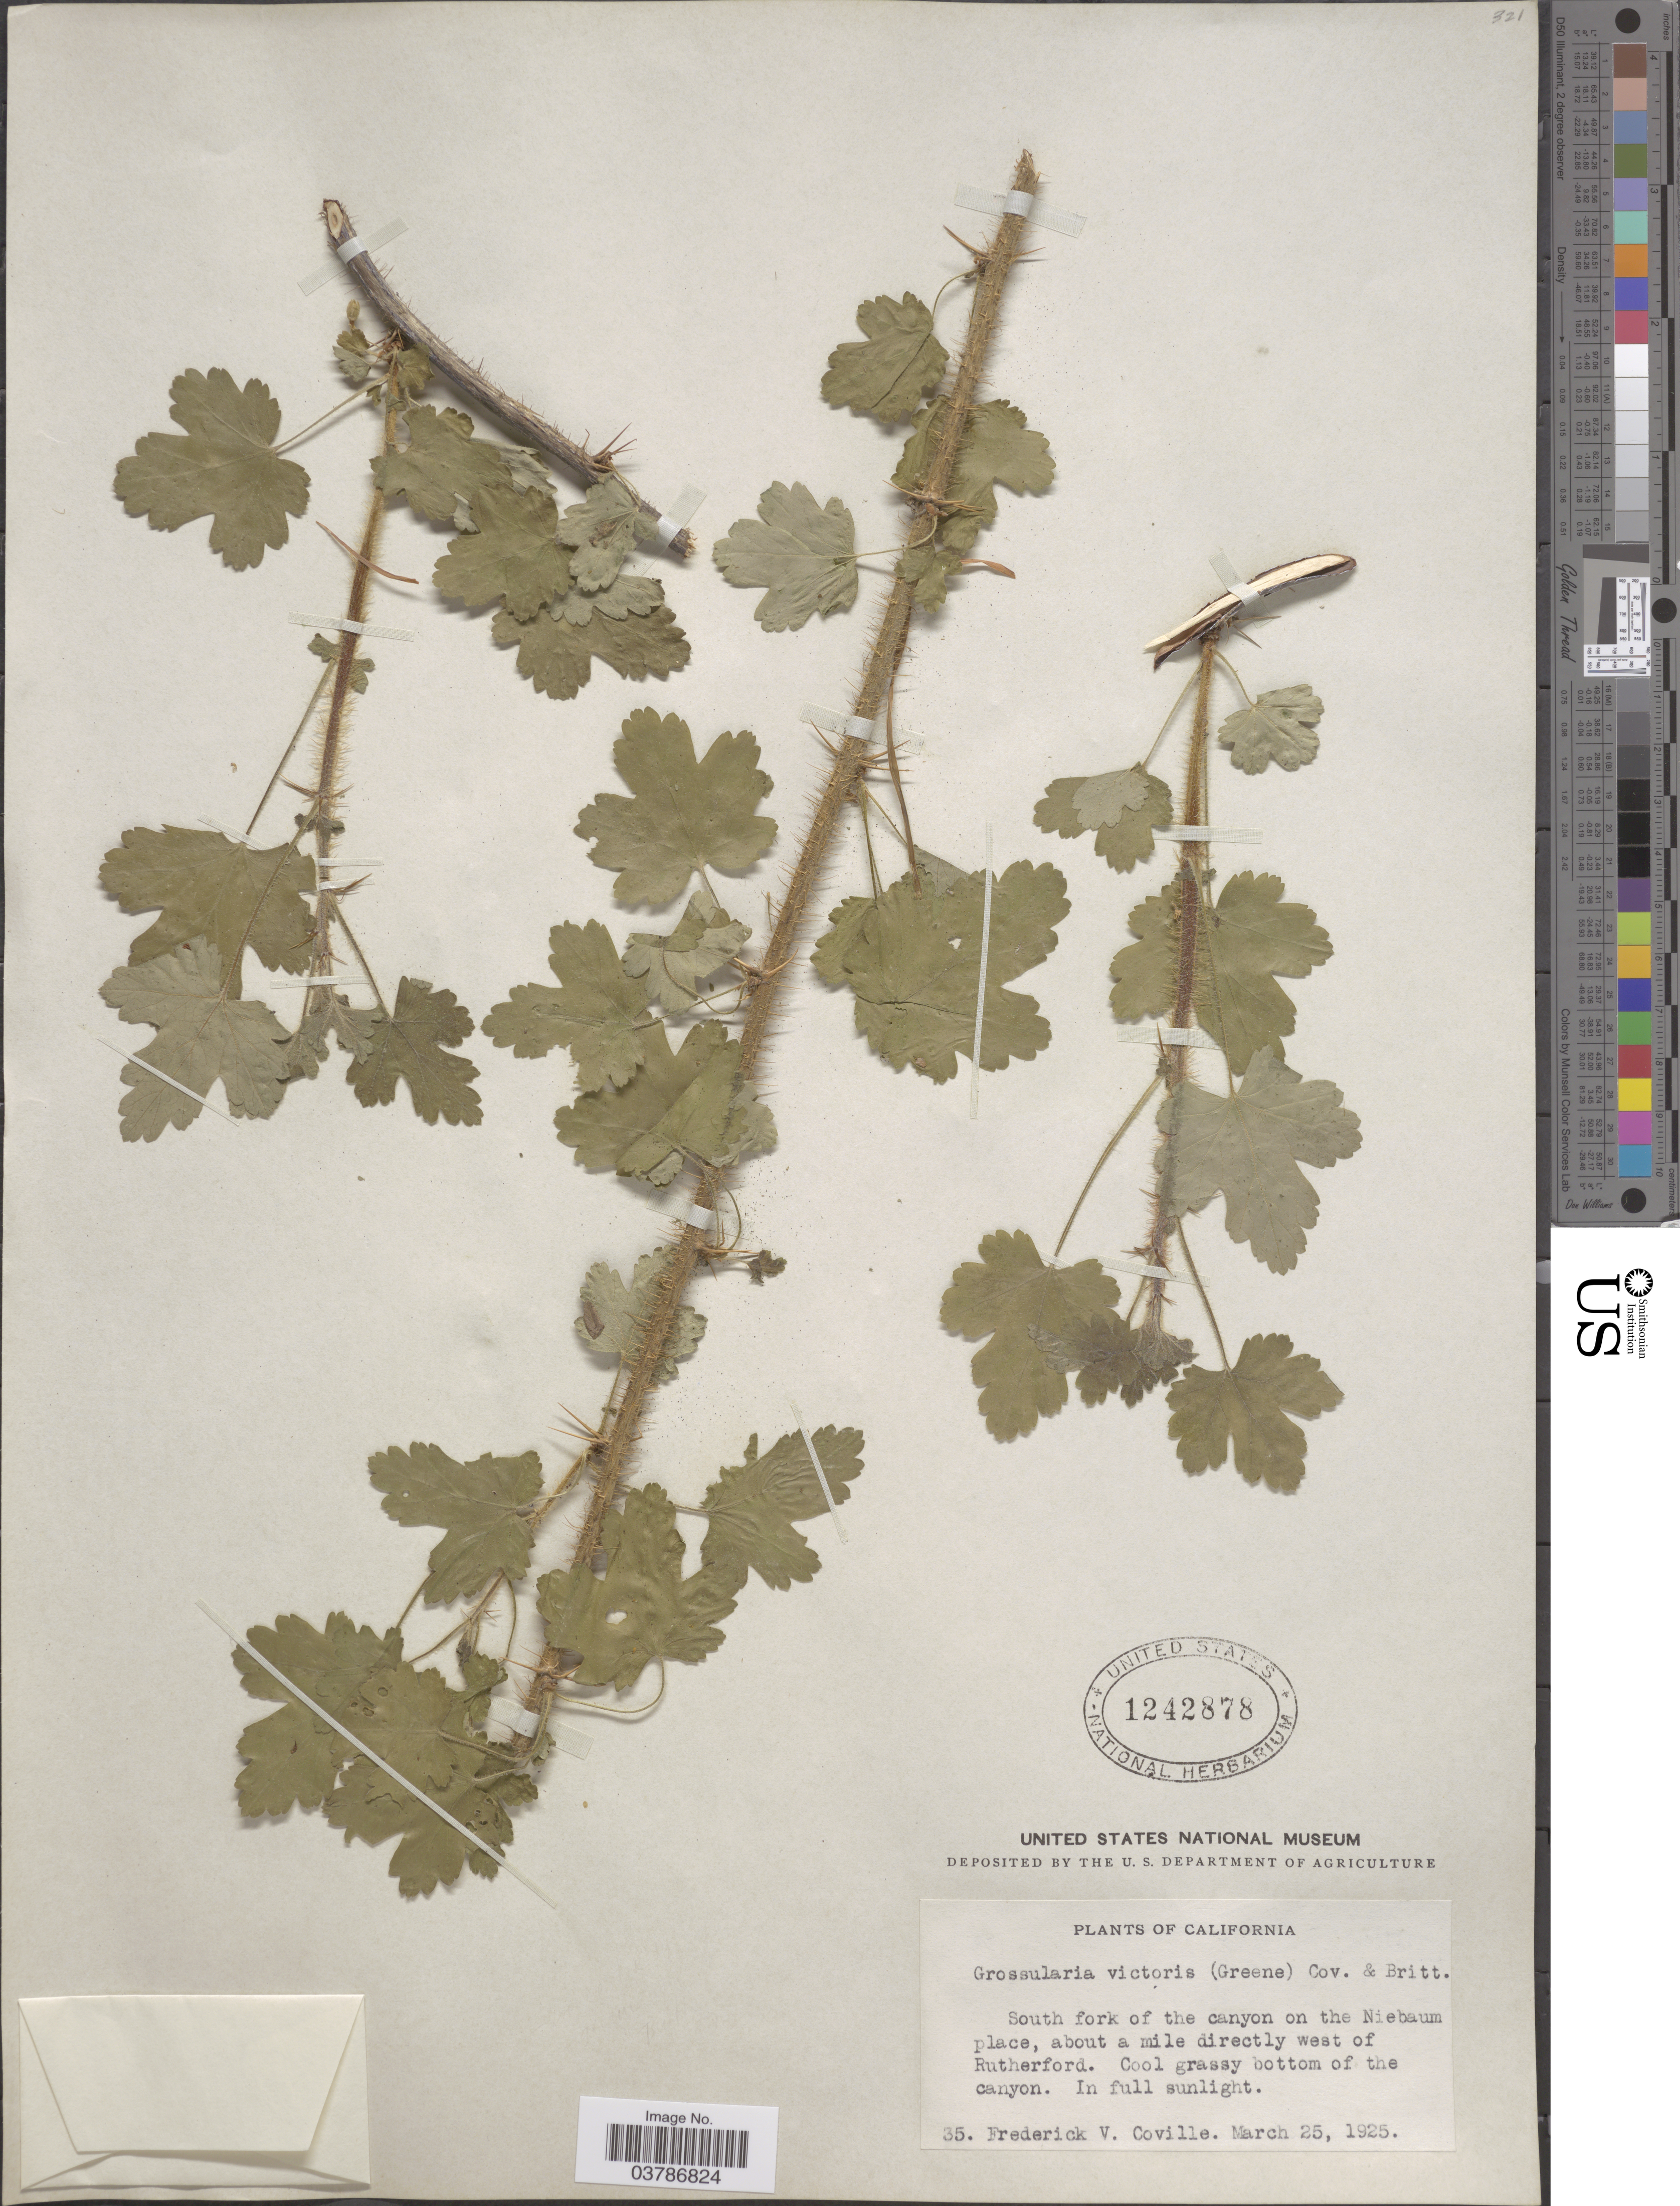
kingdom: Plantae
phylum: Tracheophyta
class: Magnoliopsida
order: Saxifragales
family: Grossulariaceae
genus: Ribes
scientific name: Ribes victoris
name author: Greene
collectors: F. V. Coville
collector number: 35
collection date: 1925-03-25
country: United States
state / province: California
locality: South fork of the canyon on the Niebaum place, about a mile directly west of Rutherford. Cool grassy bottom of the canyon.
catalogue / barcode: US 1242878